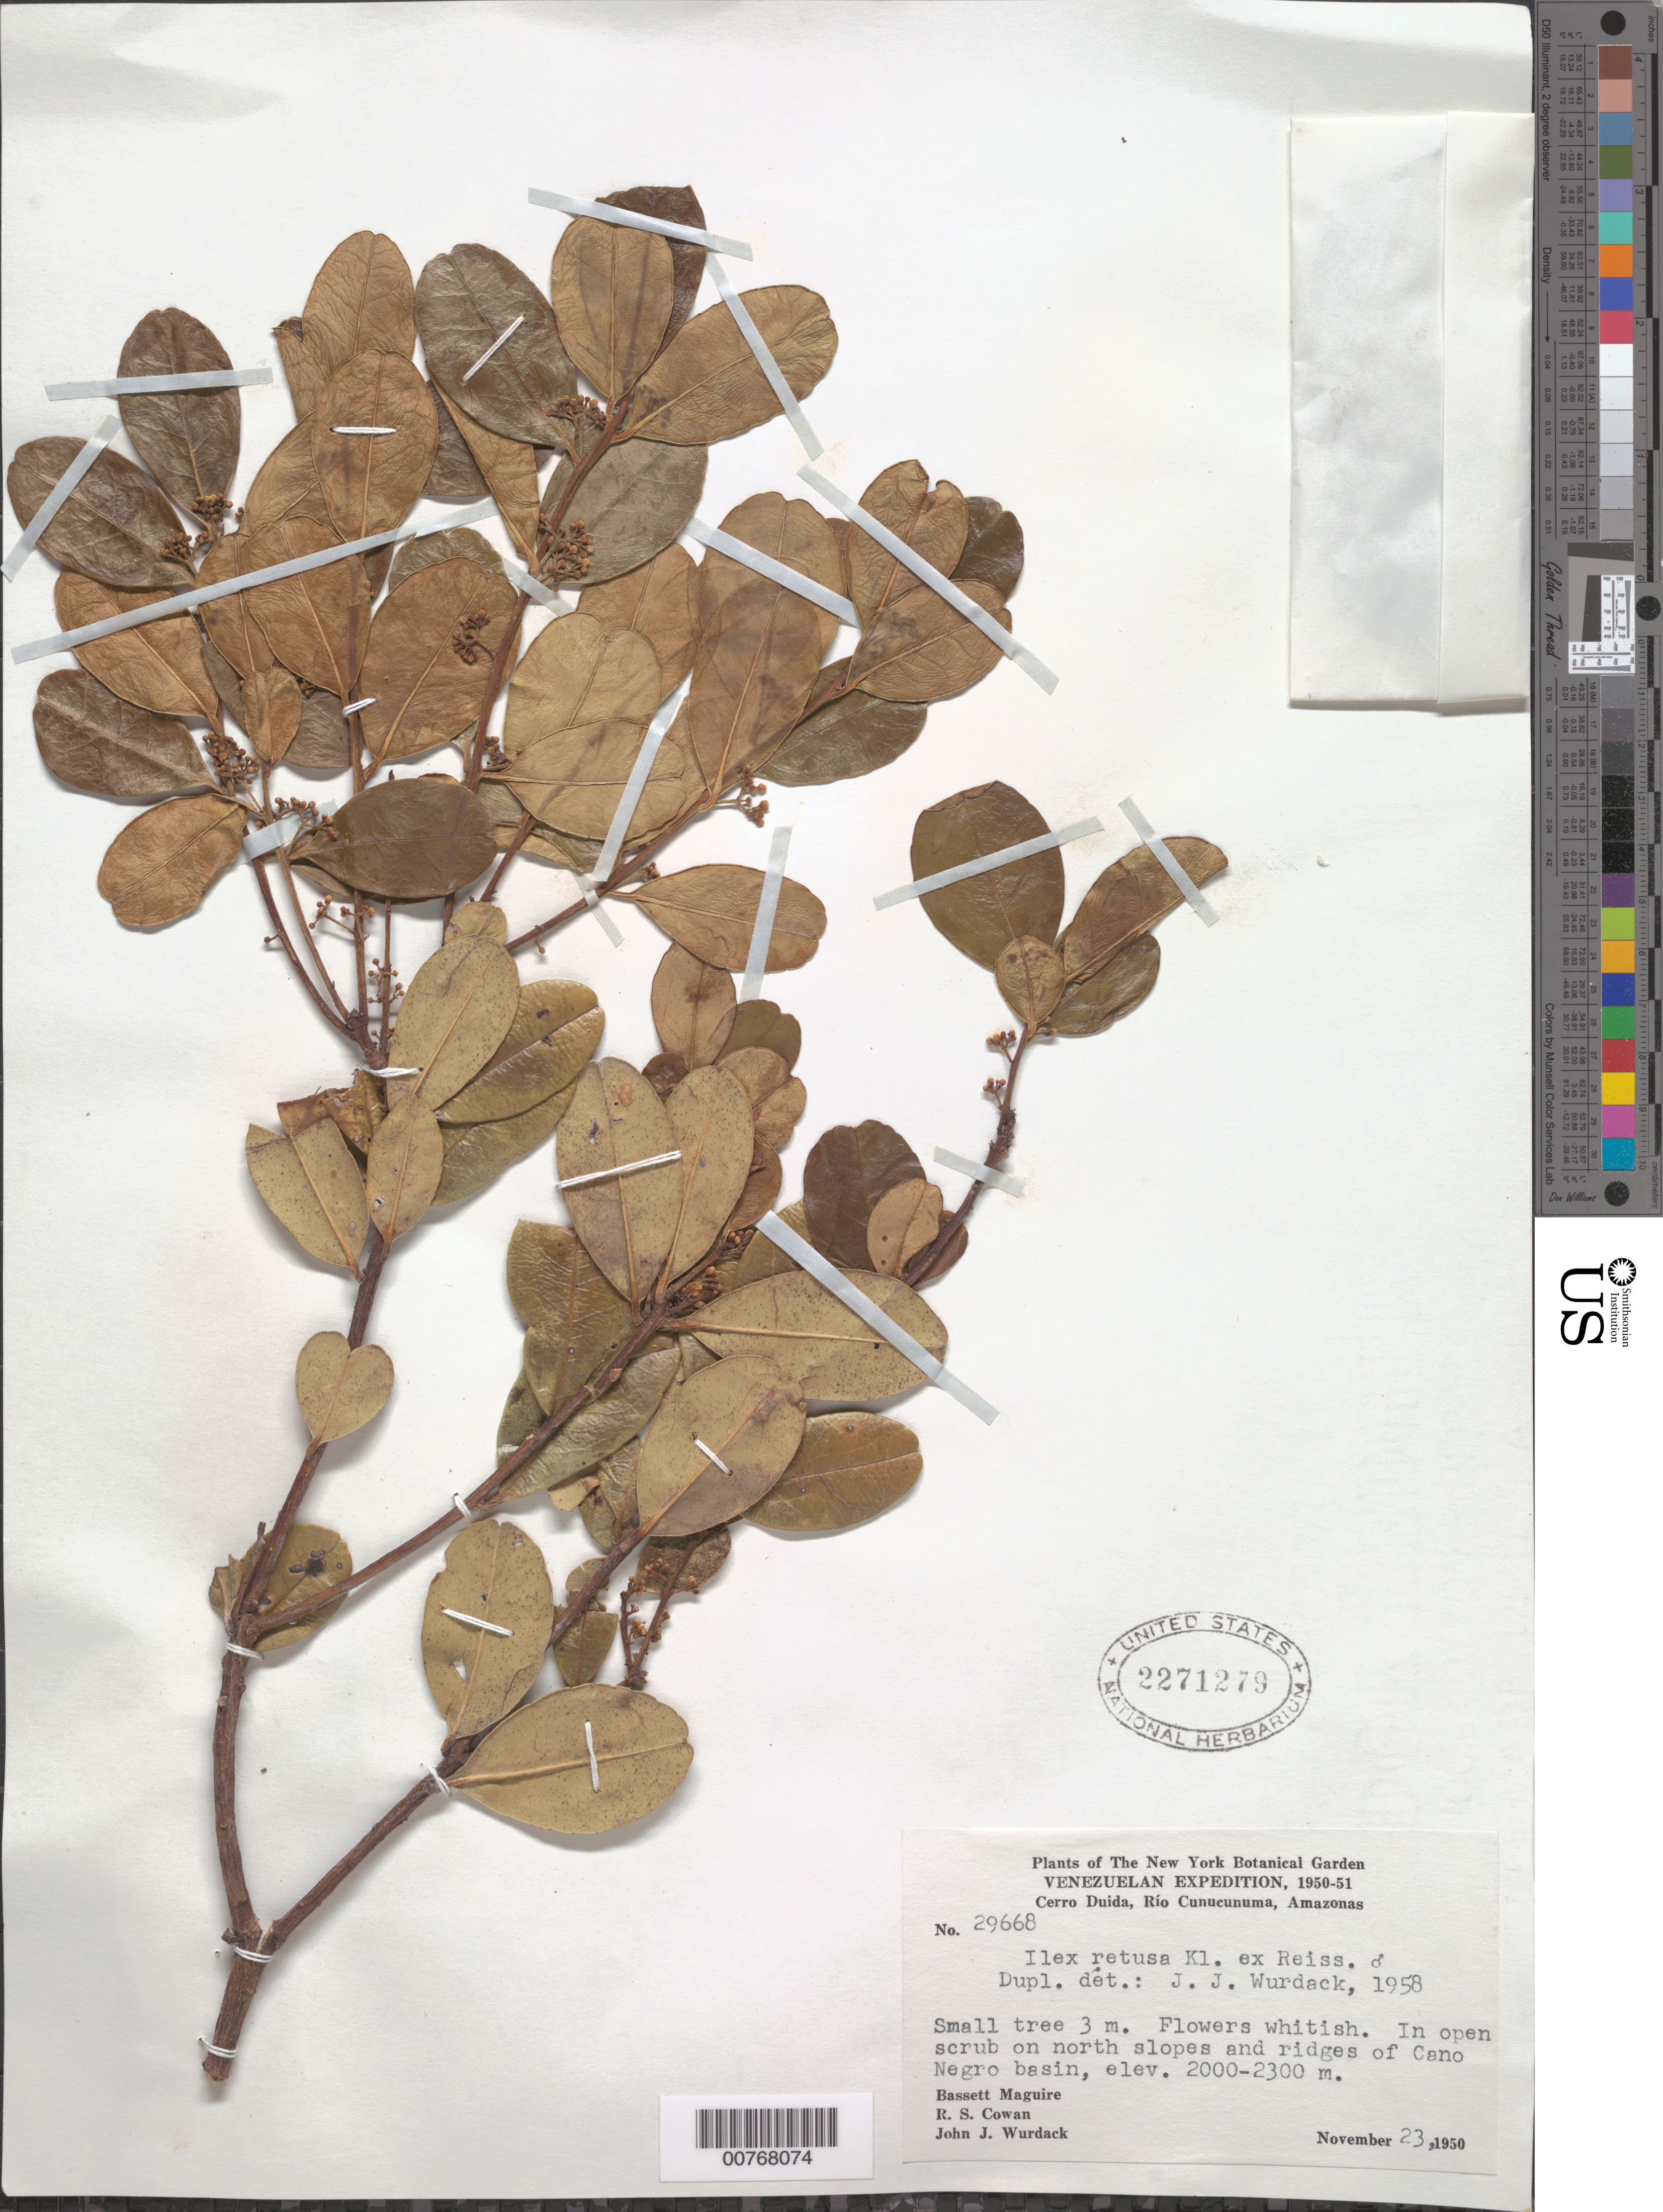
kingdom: Plantae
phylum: Tracheophyta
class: Magnoliopsida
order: Aquifoliales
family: Aquifoliaceae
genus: Ilex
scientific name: Ilex retusa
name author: Klotzsch ex Reissek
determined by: Wurdack, John J., (US), US (UNITED STATES)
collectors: B. Maguire, R. S. Cowan & J. J. Wurdack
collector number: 29668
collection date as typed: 23-Nov-50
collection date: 1950-11-23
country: Venezuela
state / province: Amazonas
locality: Cerro Duida, Río Cunucunuma, north slopes and ridges of Caño Negro basin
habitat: Open scrub on north slopes and ridges of Caño Negro basin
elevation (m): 2000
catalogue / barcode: US 2271279